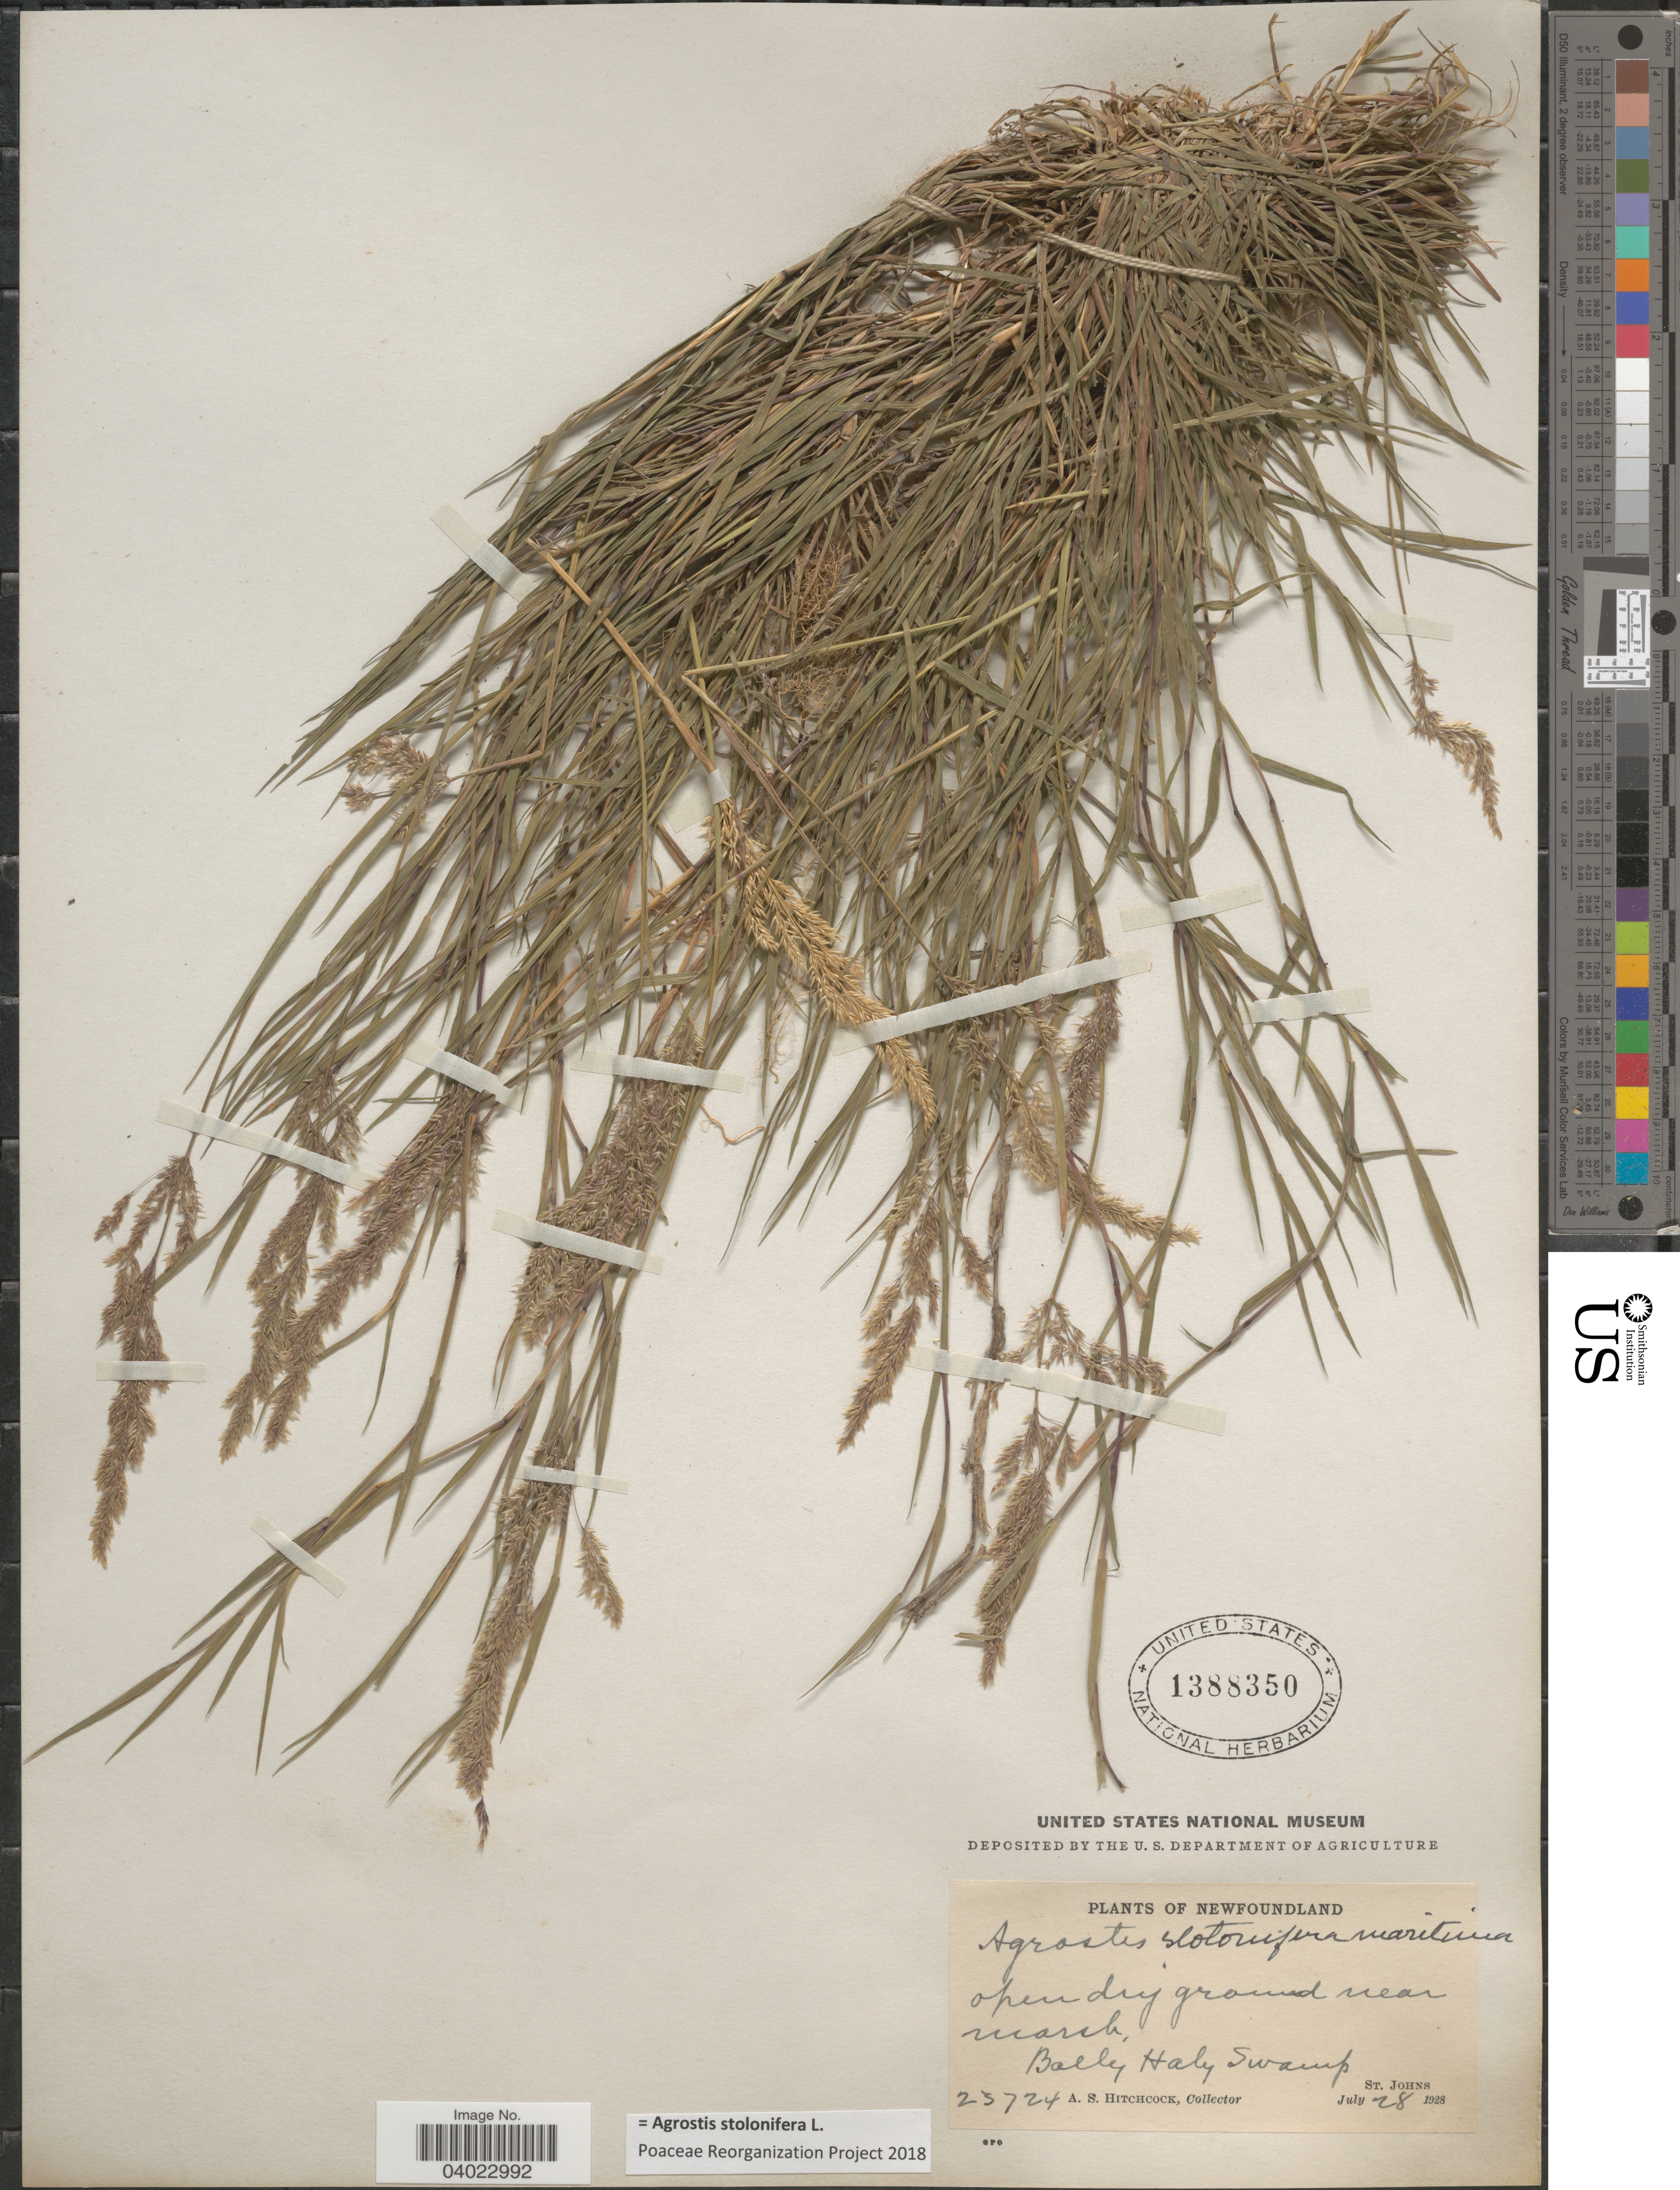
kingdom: Plantae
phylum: Tracheophyta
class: Liliopsida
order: Poales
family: Poaceae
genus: Agrostis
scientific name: Agrostis stolonifera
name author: L.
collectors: A. S. Hitchcock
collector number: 23724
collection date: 1928-07-28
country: Canada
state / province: Newfoundland and Labrador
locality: Bally Haly Swamp. St. John's.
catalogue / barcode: US 1388350